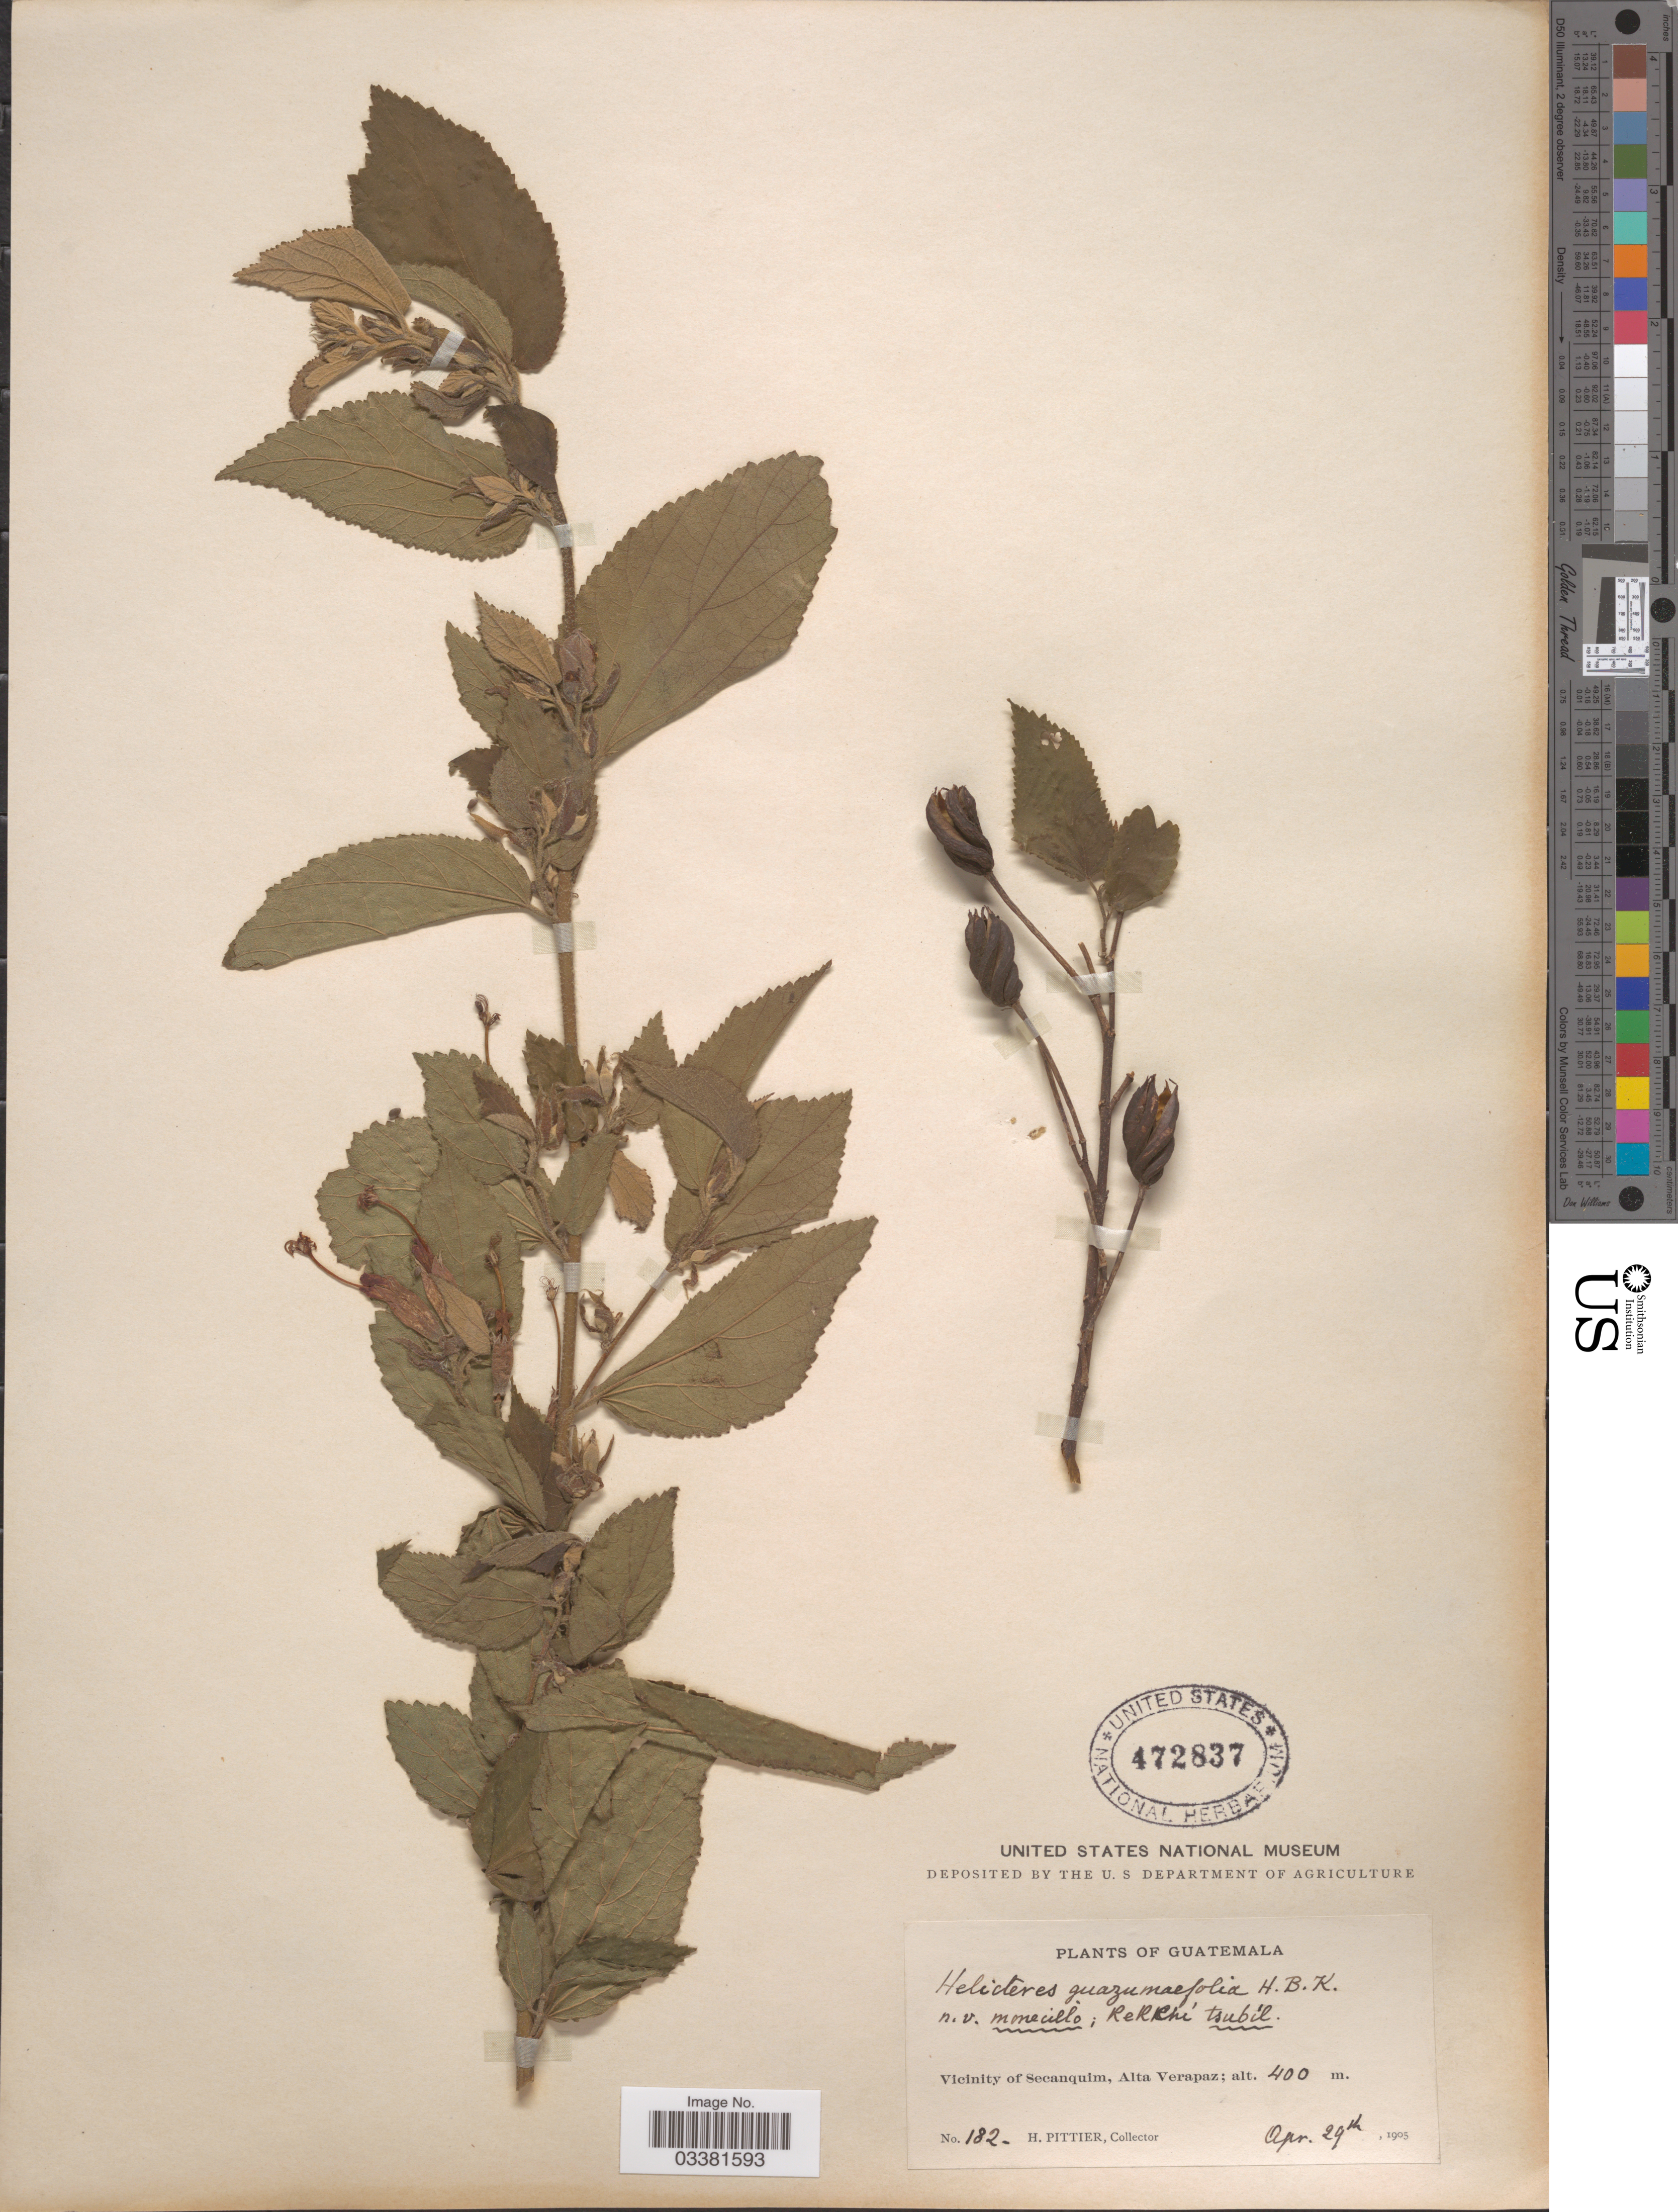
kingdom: Plantae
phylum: Tracheophyta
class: Magnoliopsida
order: Malvales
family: Malvaceae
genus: Helicteres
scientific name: Helicteres guazumifolia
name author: Kunth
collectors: H. F. Pittier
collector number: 182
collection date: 1905-04-29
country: Guatemala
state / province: Alta Verapaz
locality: Vicinity of Secanquim, Alta Verapaz.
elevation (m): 400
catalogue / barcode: US 472837